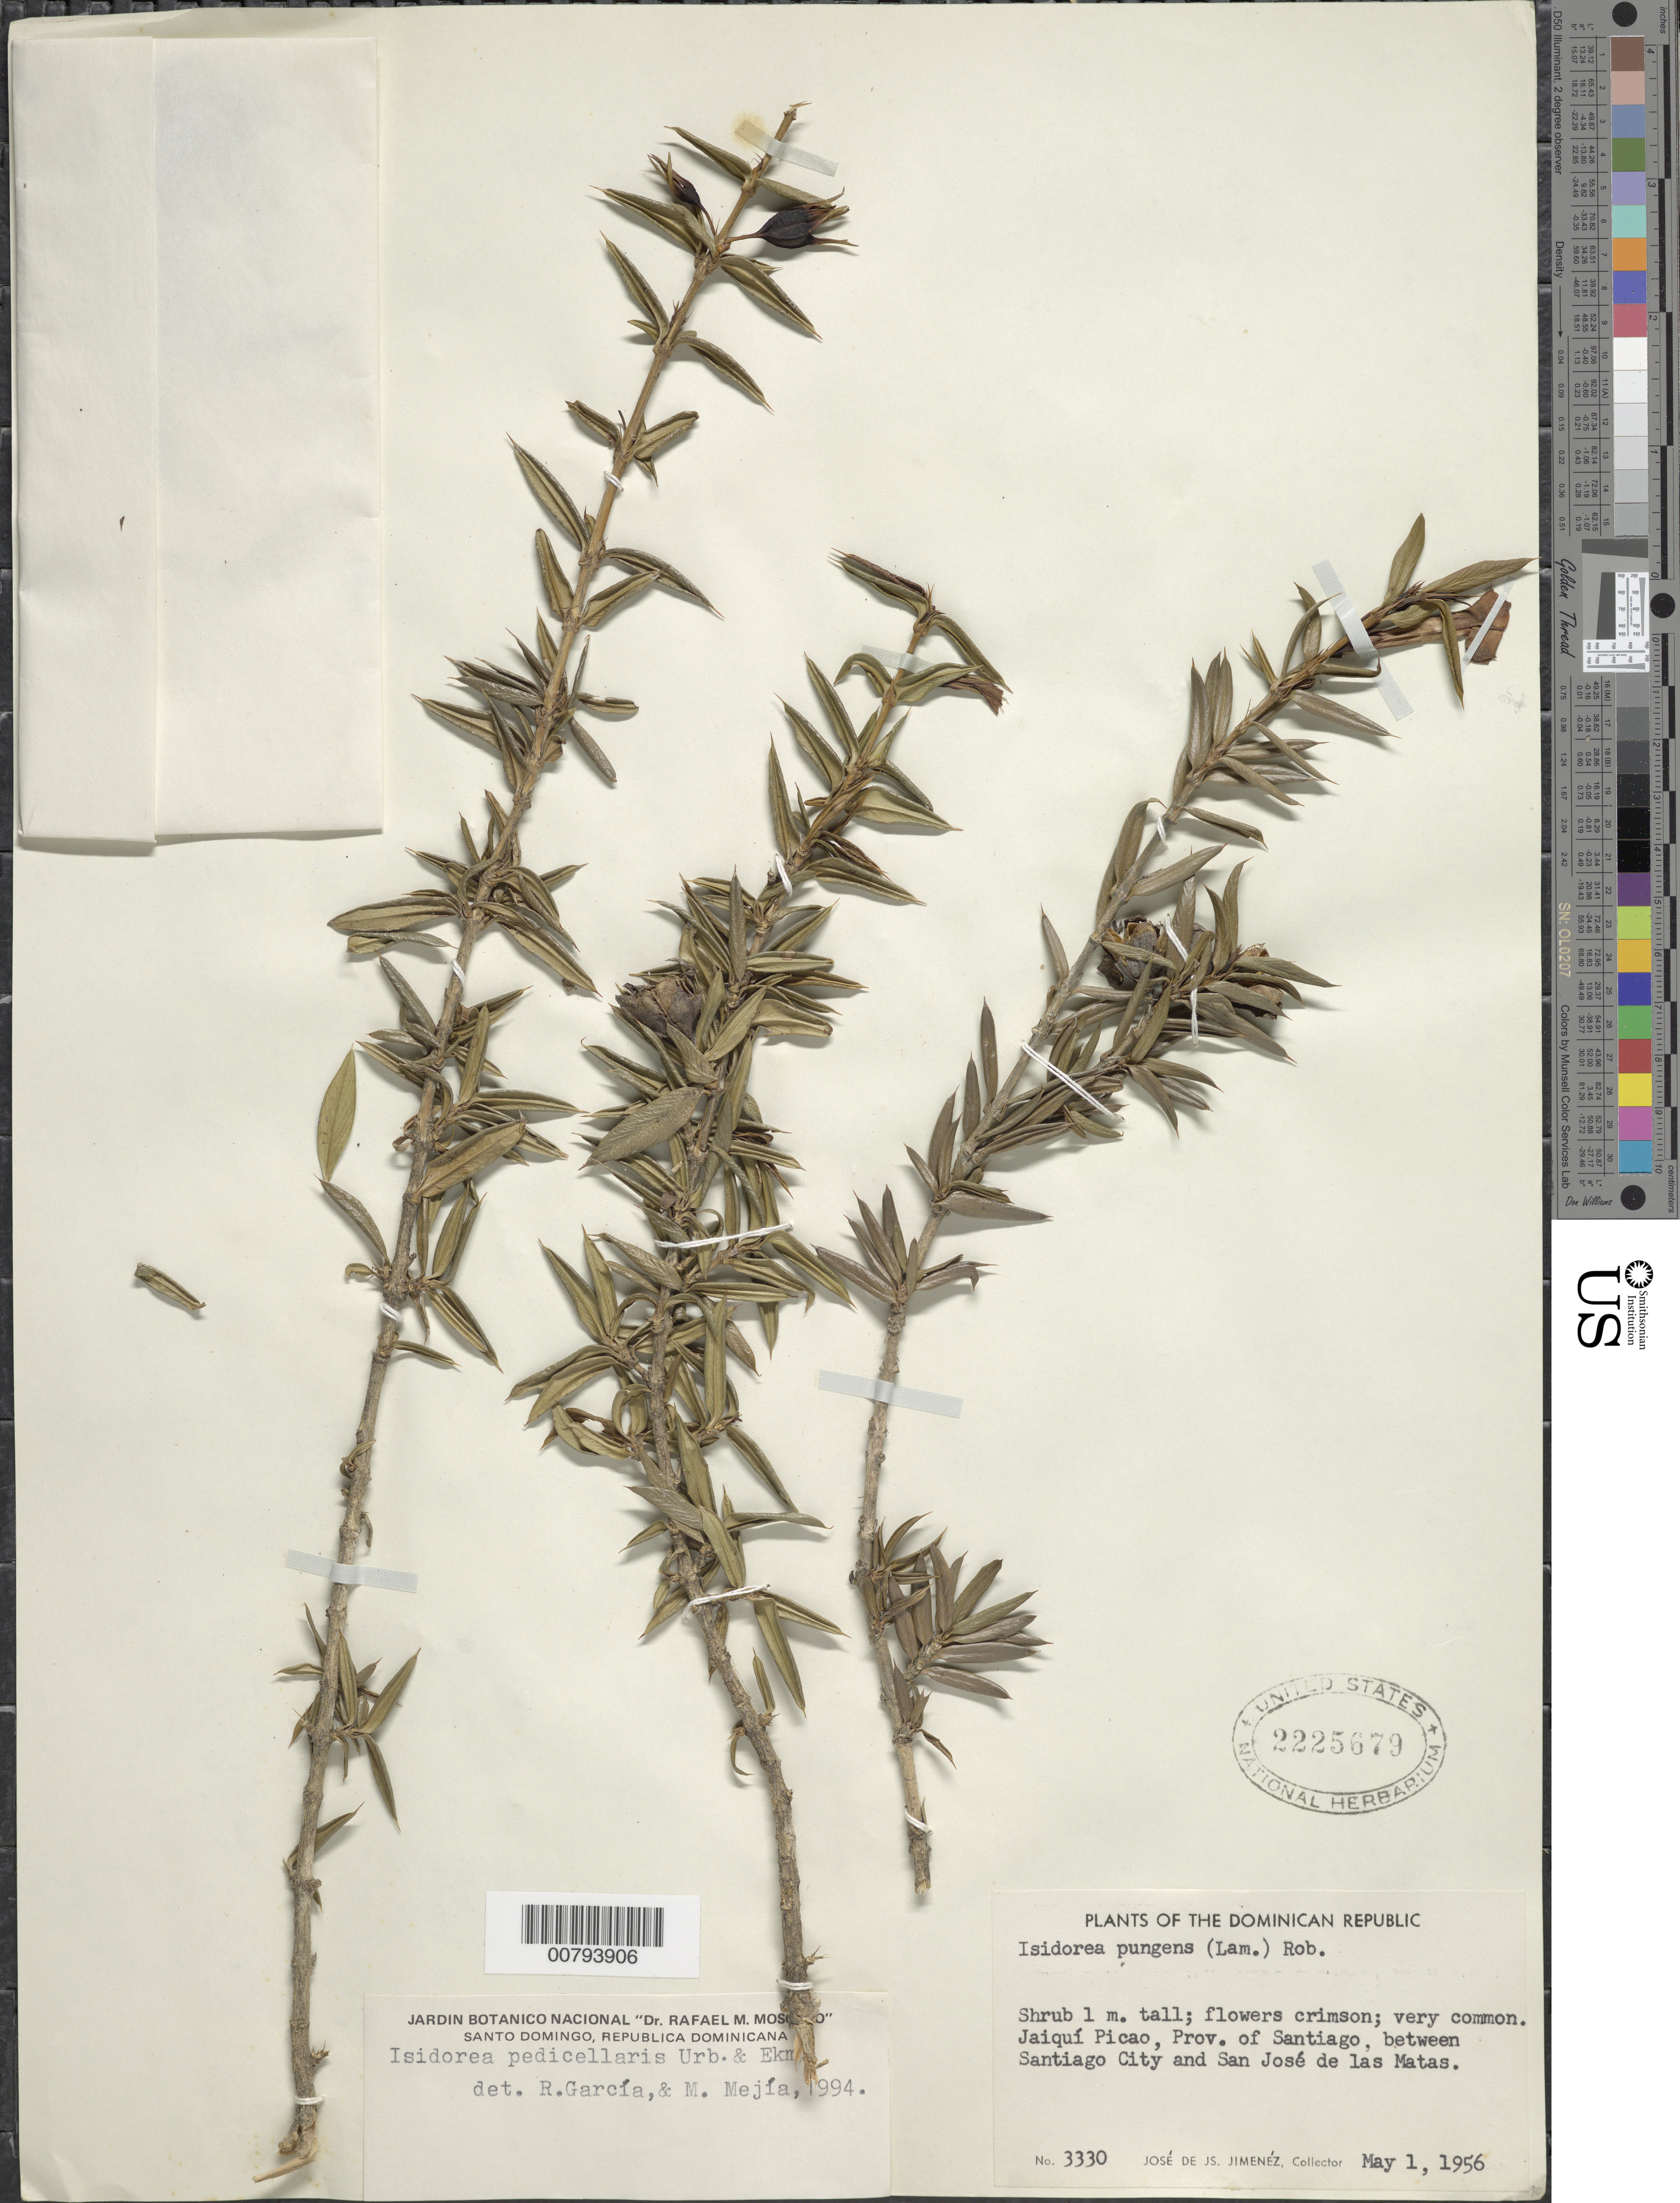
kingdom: Plantae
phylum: Tracheophyta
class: Magnoliopsida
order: Gentianales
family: Rubiaceae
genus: Isidorea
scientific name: Isidorea pedicellaris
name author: Urb. & Ekman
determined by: Garcia, R.; Mejia, M.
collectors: J. J. Jiménez Almonte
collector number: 3330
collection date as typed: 01 May 1956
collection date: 1956-05-01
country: Dominican Republic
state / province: Santiago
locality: Between Santiago City and San José de las Matas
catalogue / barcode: US 2225679